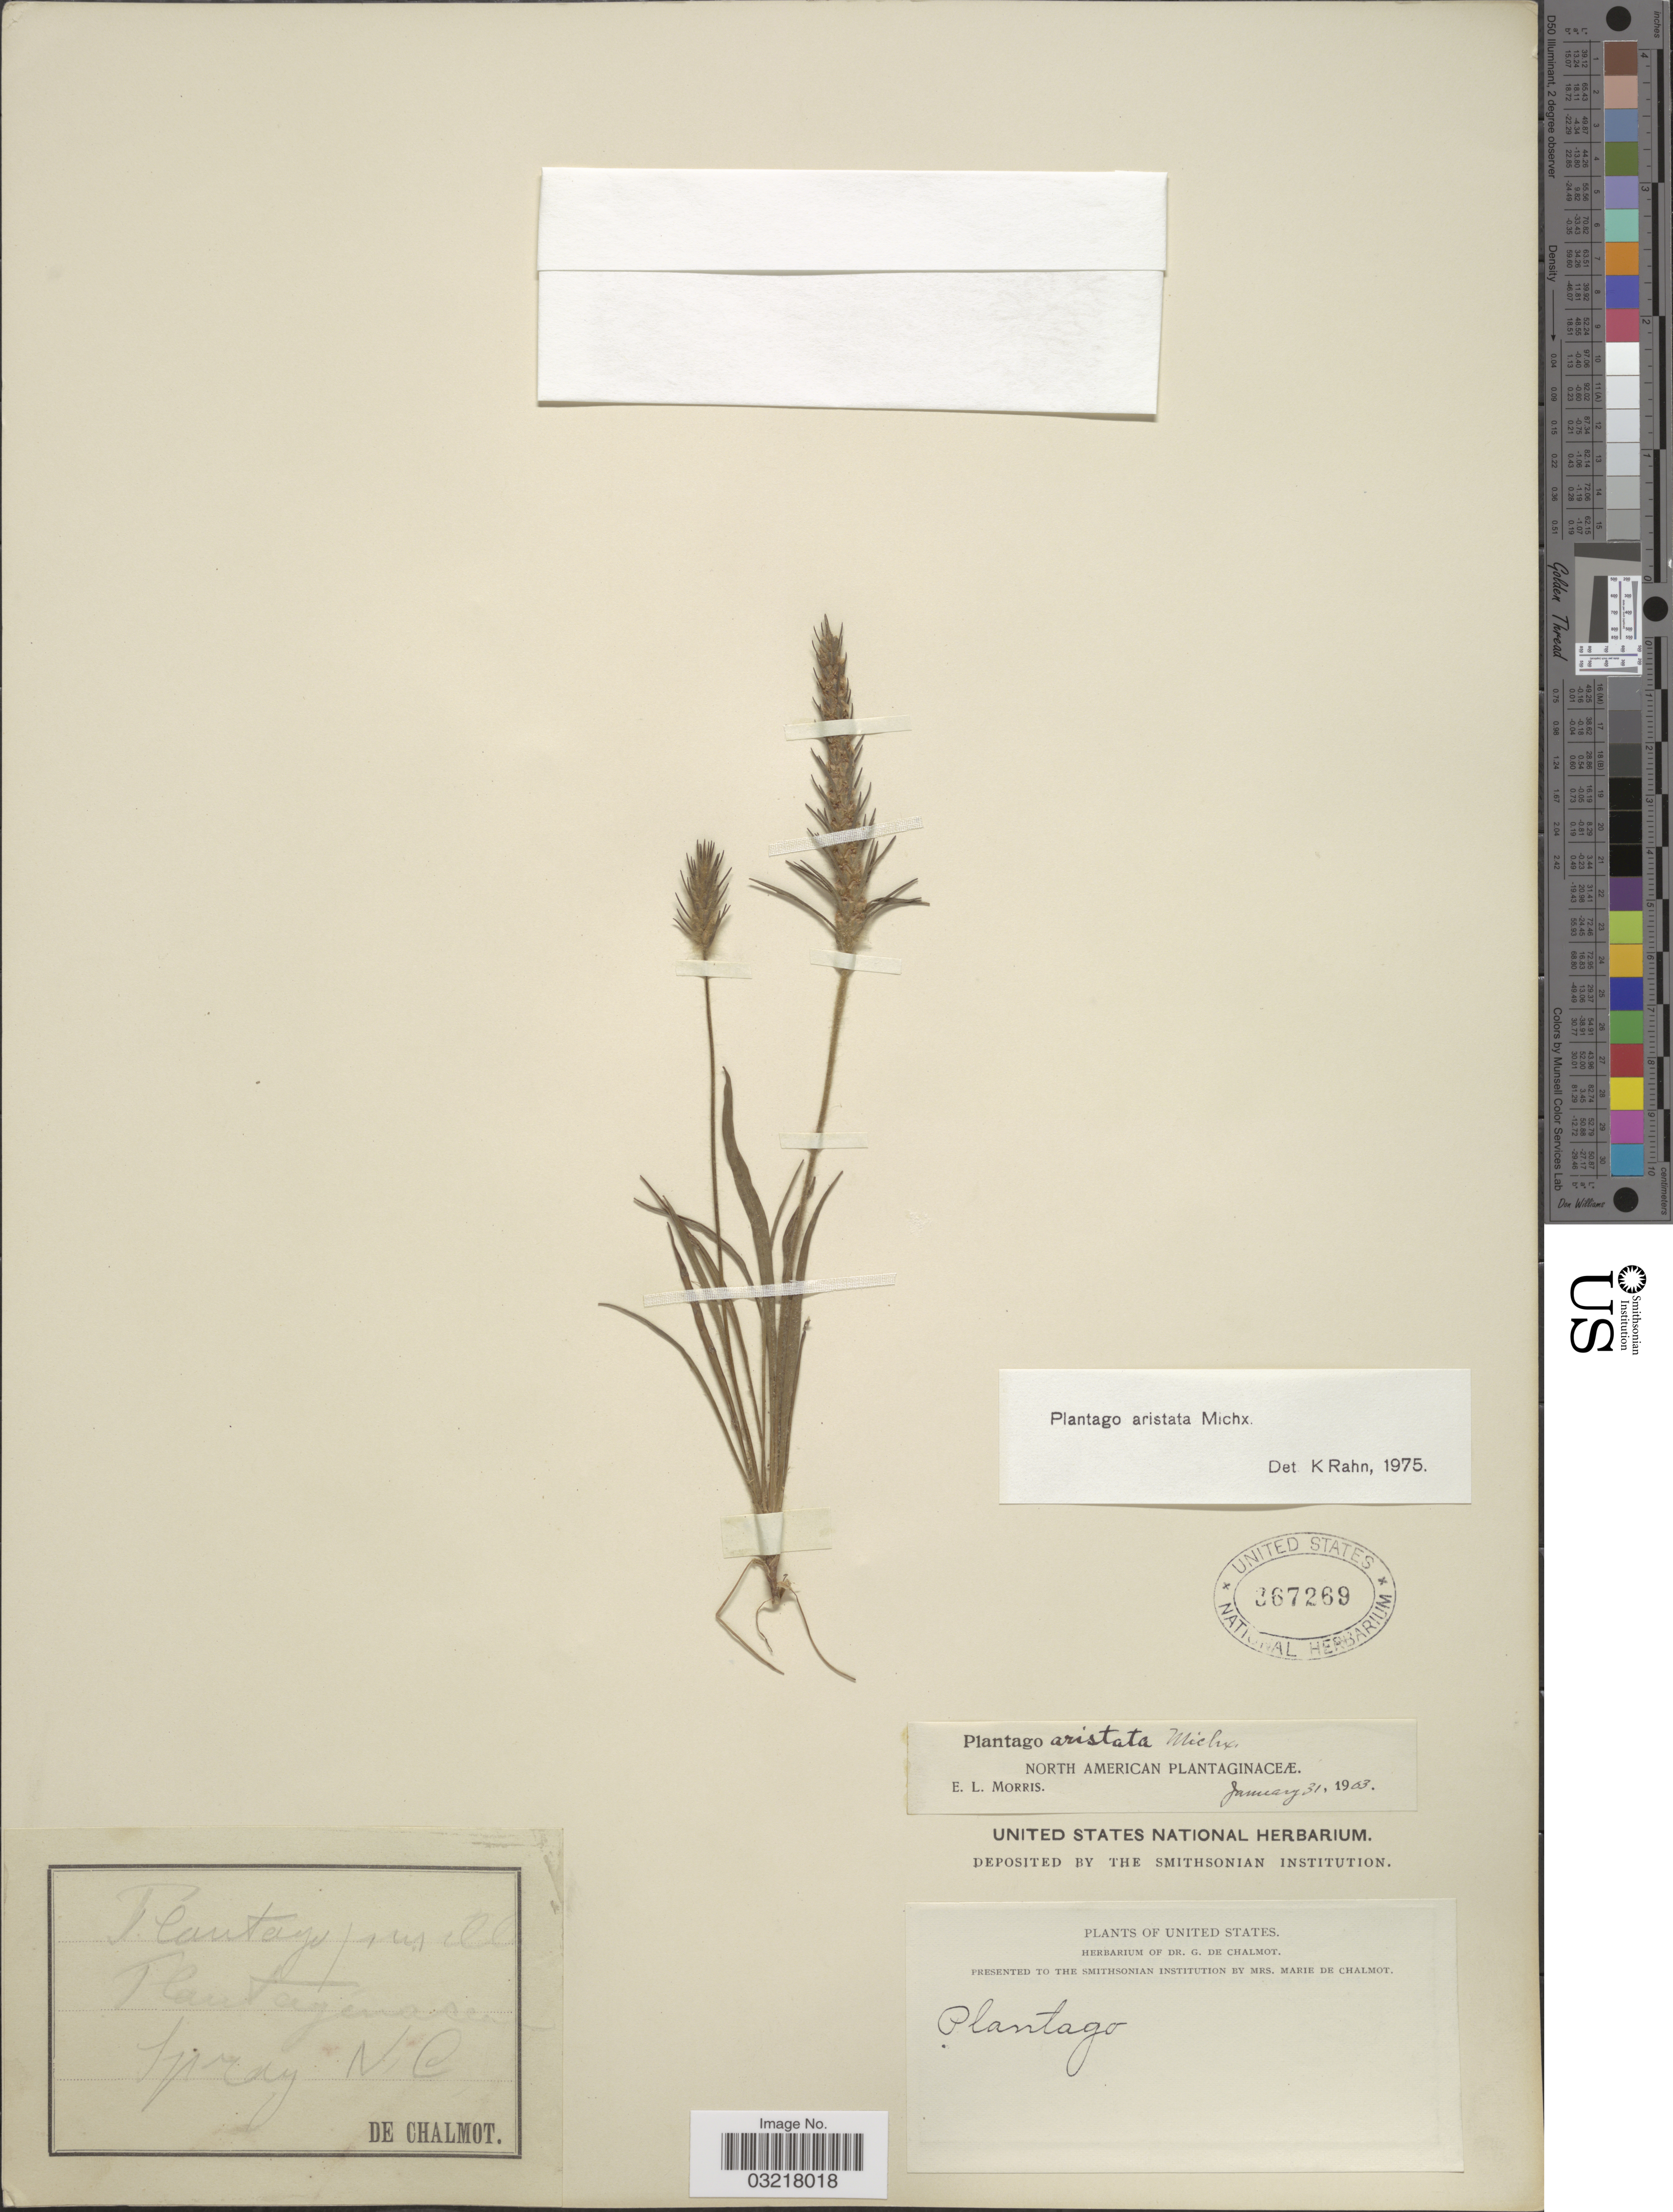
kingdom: Plantae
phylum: Tracheophyta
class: Magnoliopsida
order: Lamiales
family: Plantaginaceae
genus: Plantago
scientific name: Plantago aristata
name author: Michx.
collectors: G. de Chalmot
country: United States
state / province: North Carolina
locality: Spray N.C.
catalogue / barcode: US 367269